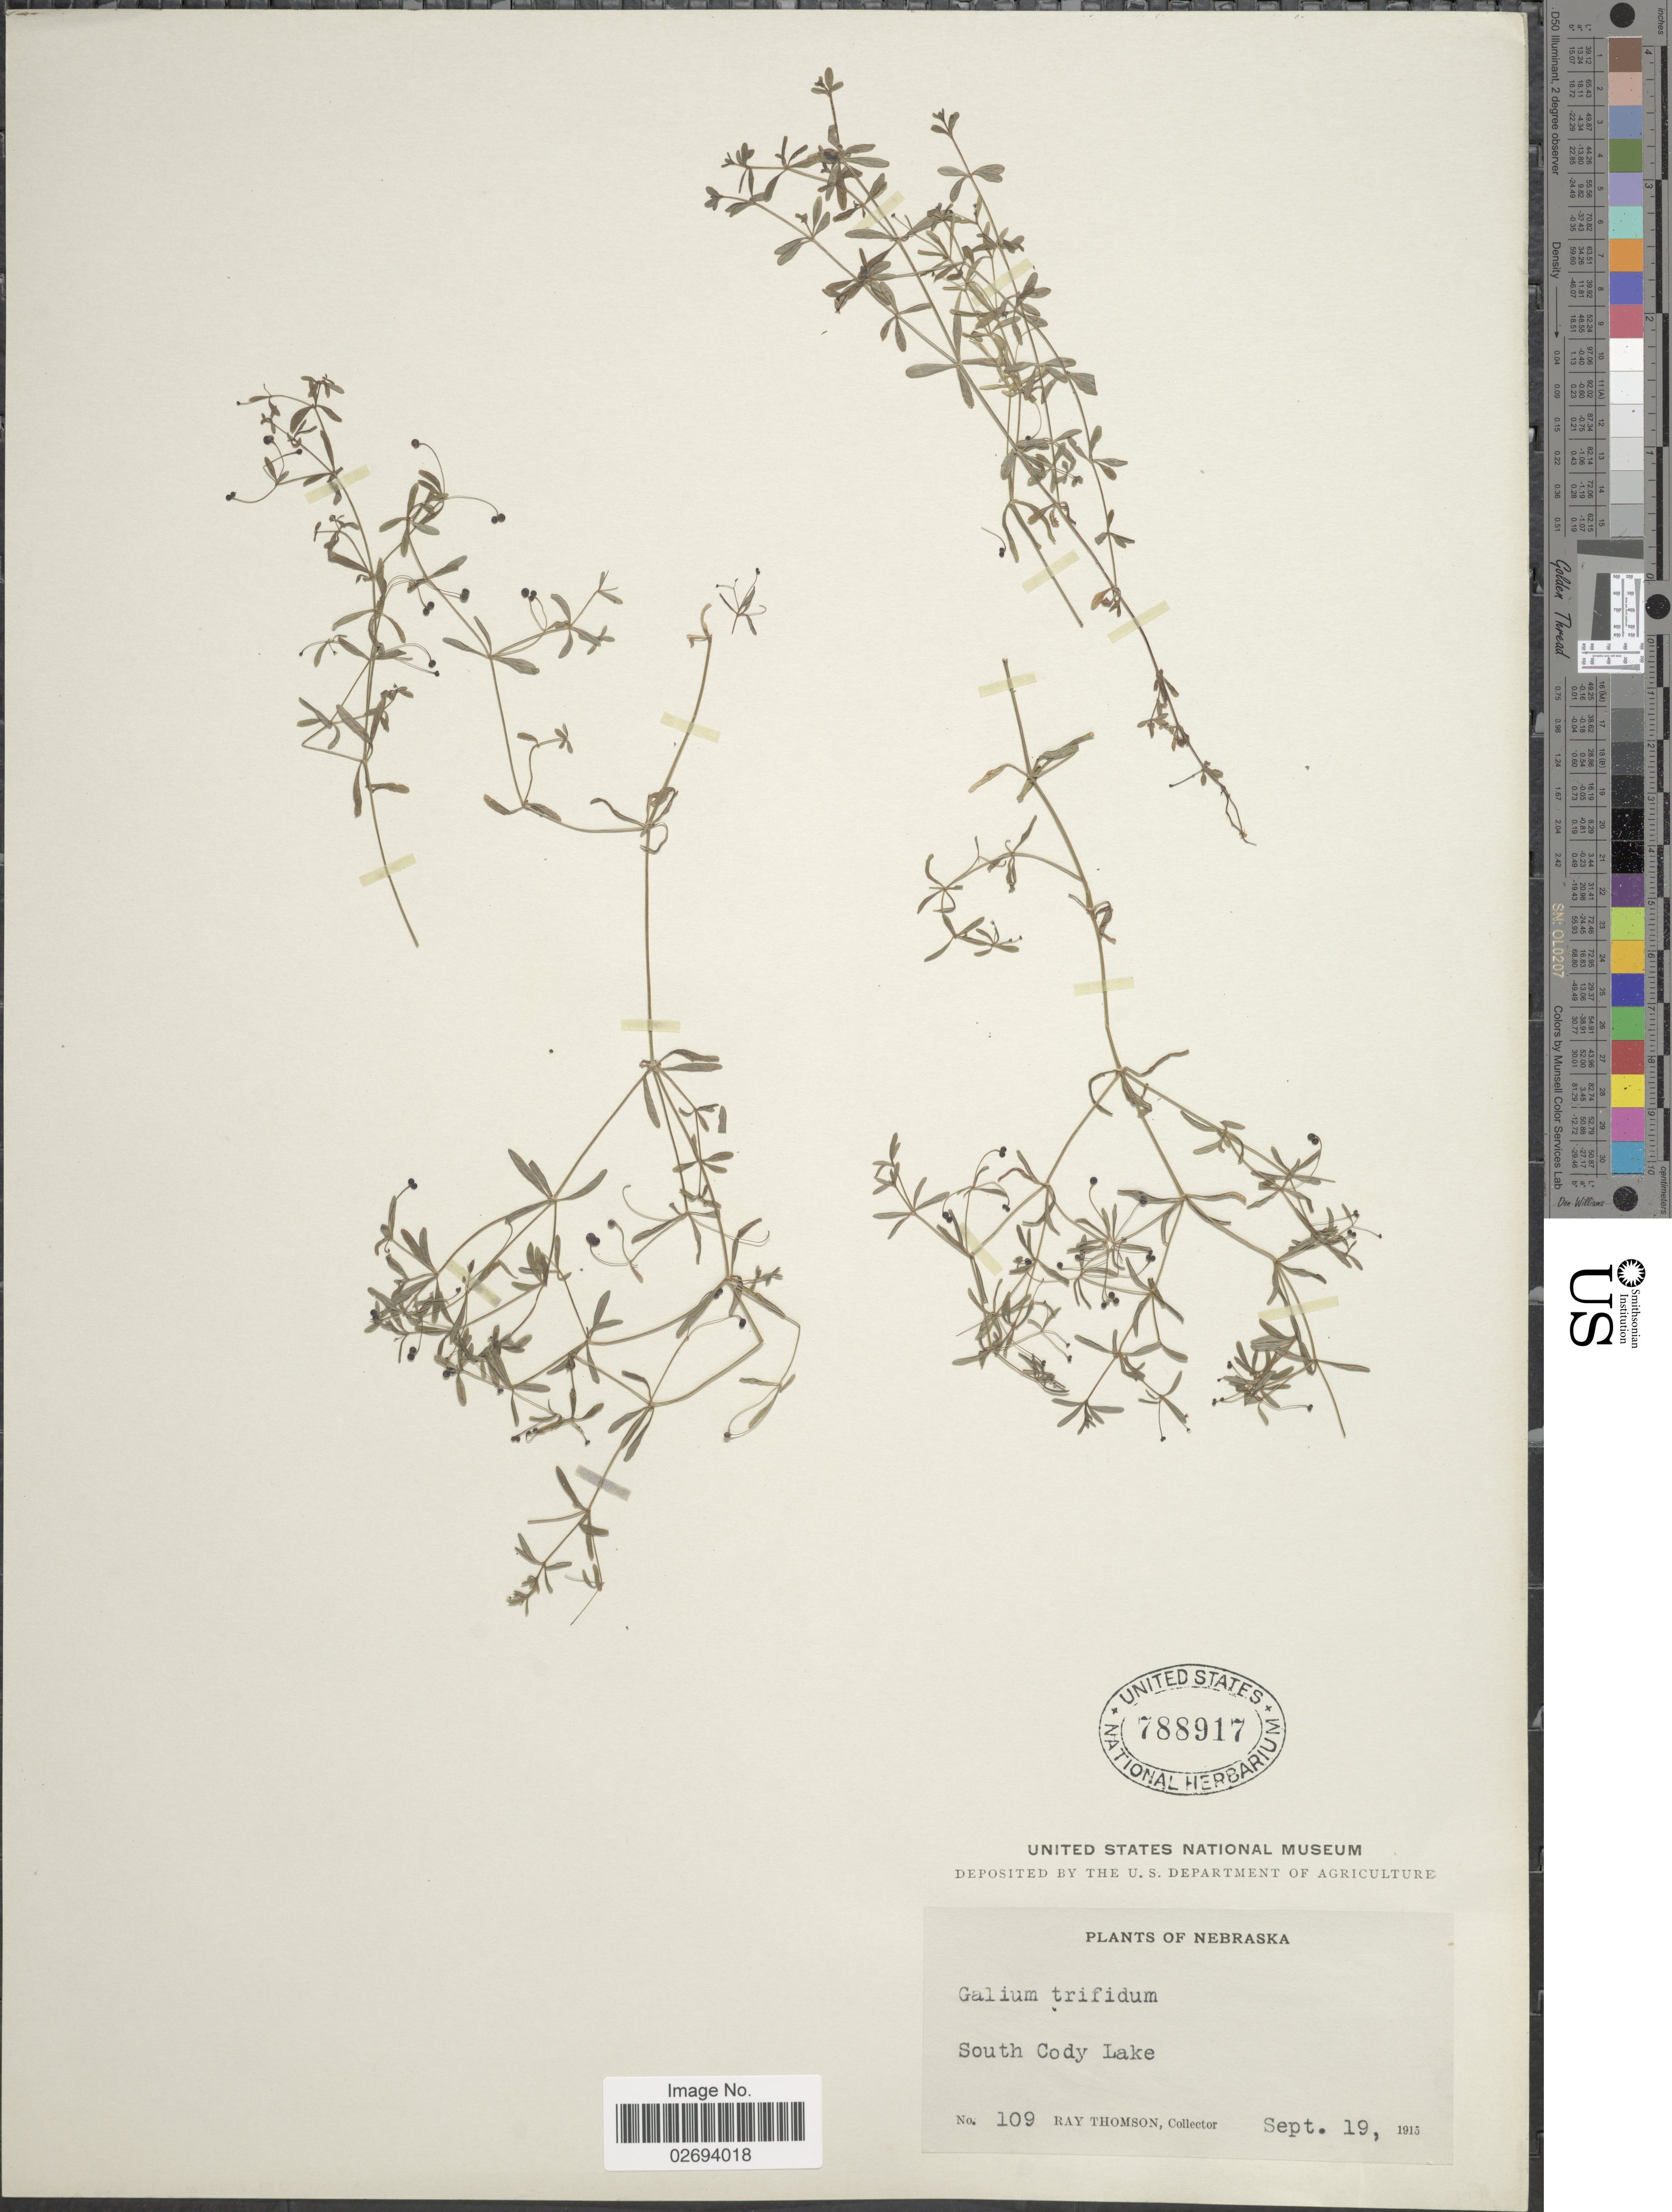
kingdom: Plantae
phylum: Tracheophyta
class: Magnoliopsida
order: Gentianales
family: Rubiaceae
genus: Galium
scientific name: Galium trifidum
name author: L.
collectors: R. Thomson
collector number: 109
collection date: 1915-09-19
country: United States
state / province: Nebraska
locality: South Cody Lake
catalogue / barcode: US 788917